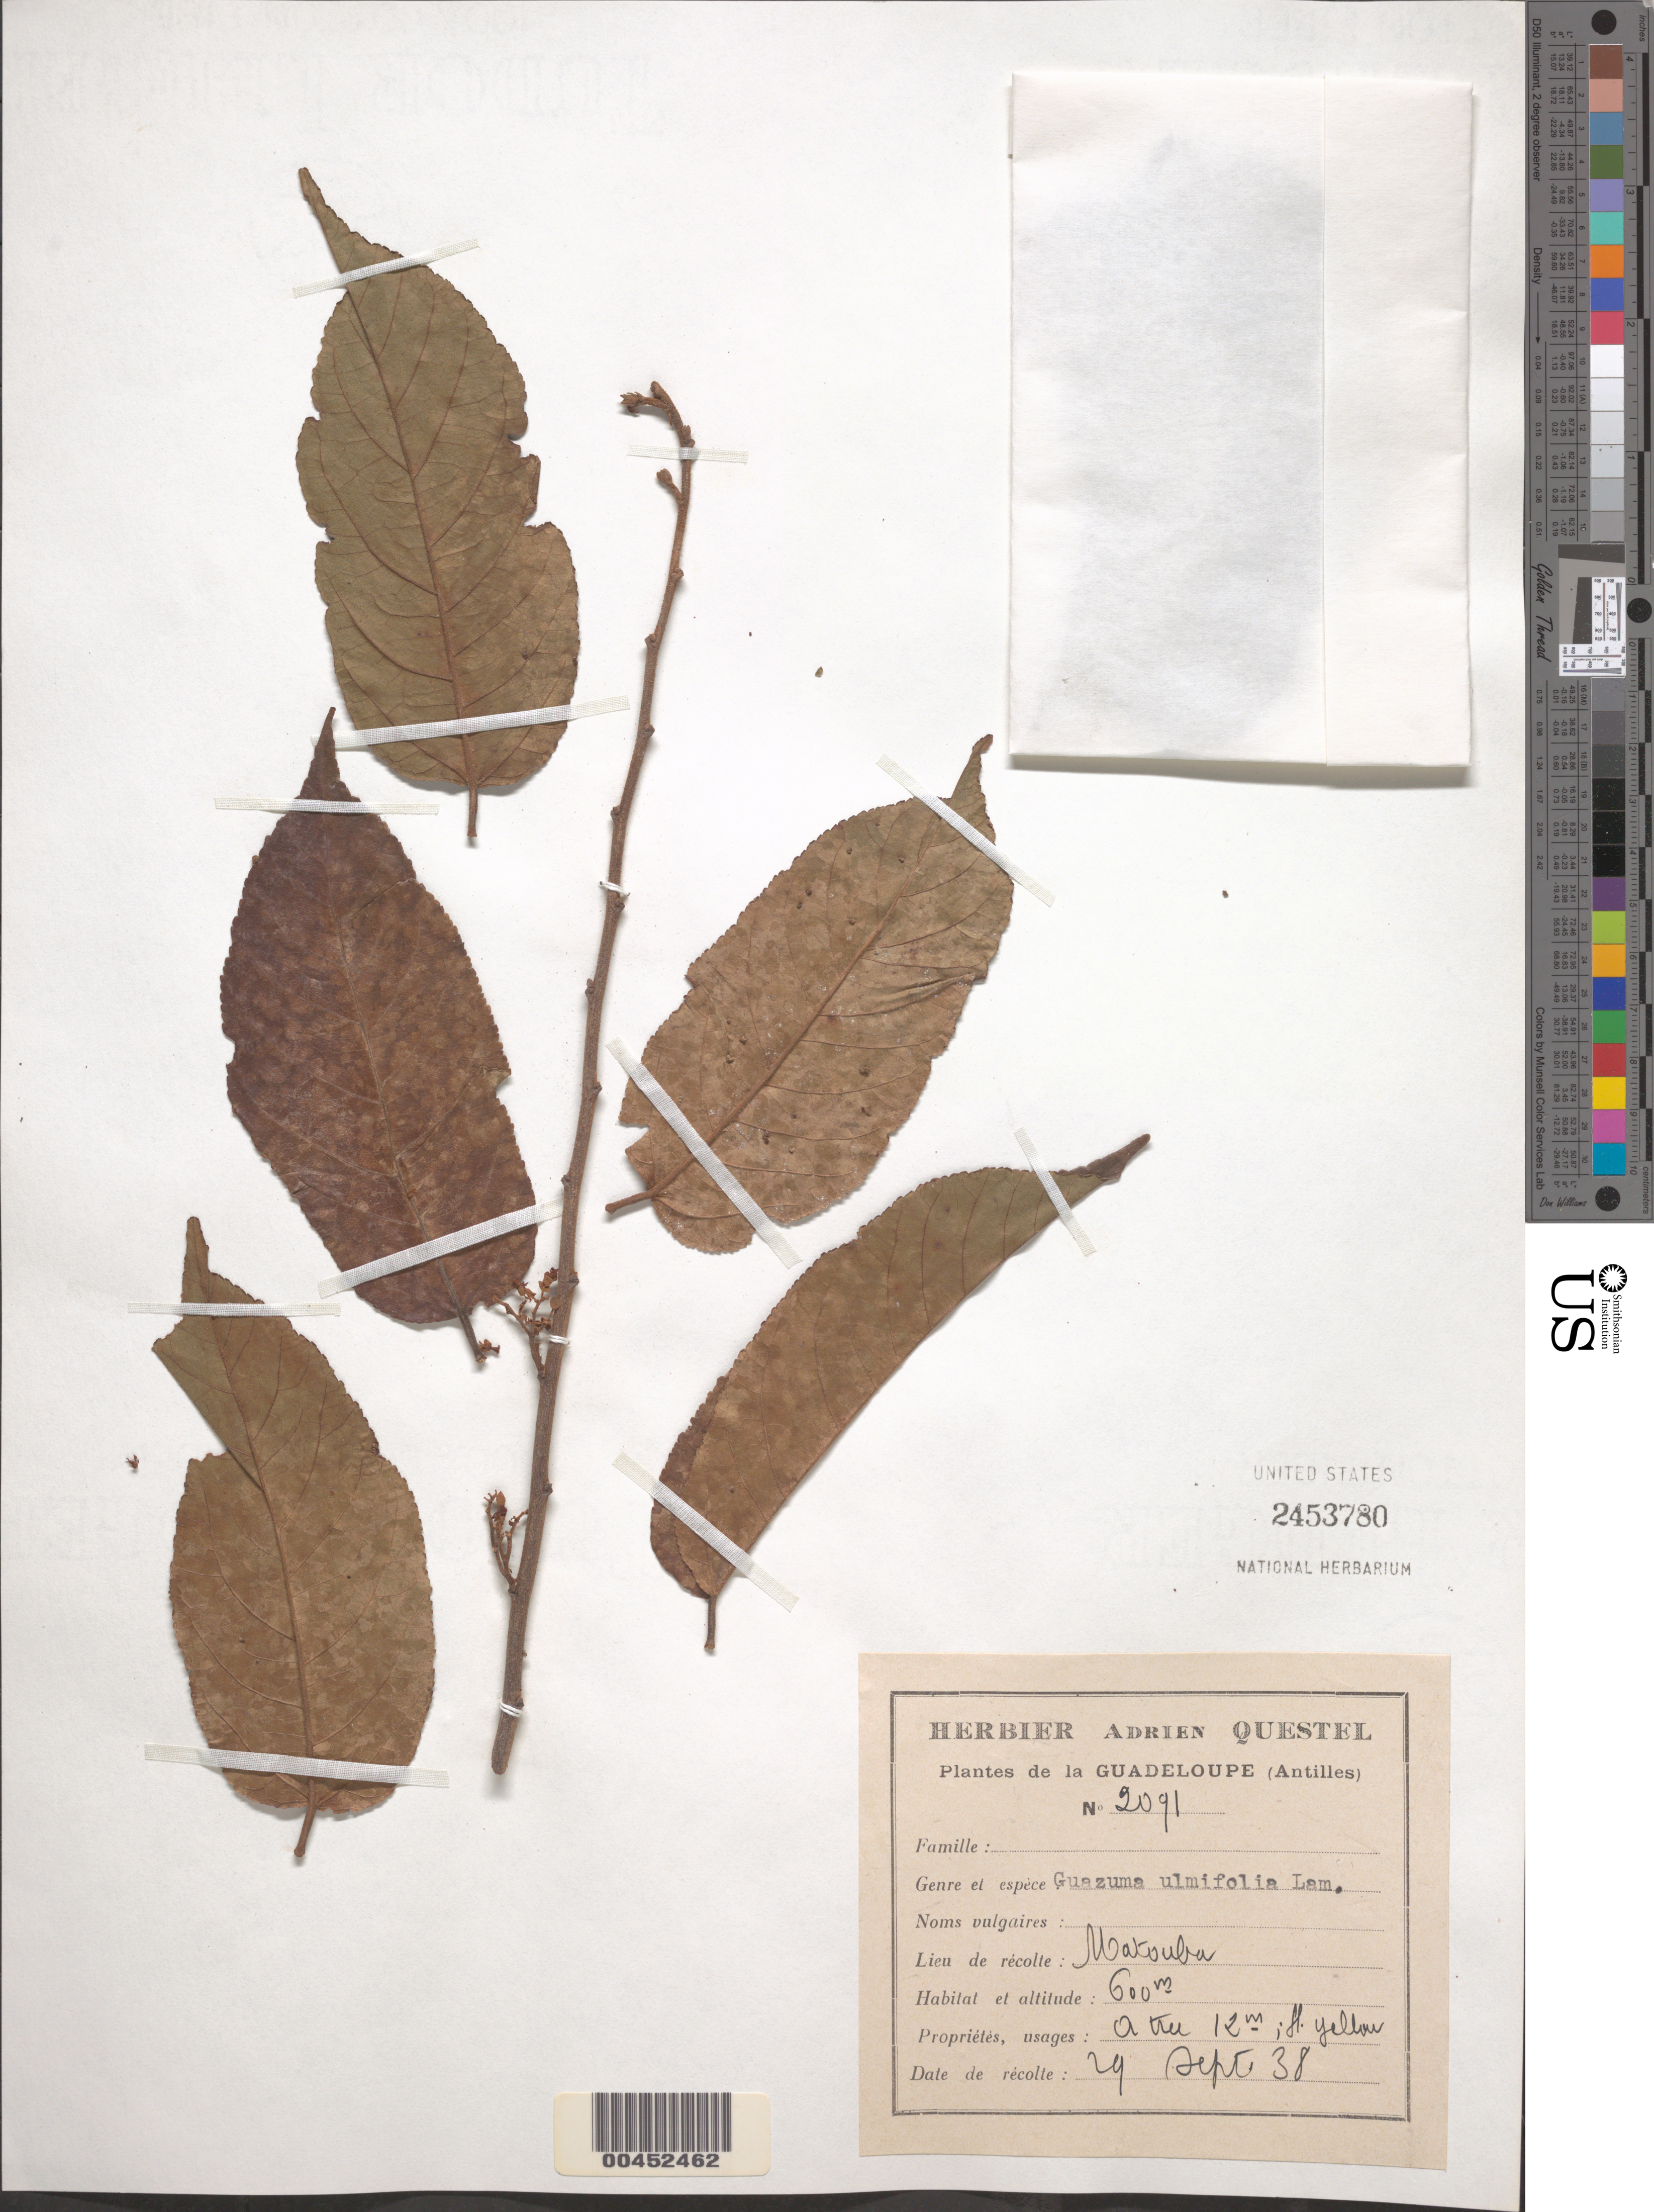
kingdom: Plantae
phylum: Tracheophyta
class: Magnoliopsida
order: Malvales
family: Malvaceae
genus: Guazuma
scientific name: Guazuma ulmifolia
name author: Lam.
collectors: A. Questal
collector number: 2091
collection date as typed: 29 Sep 1938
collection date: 1938-09-29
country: Guadeloupe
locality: Matsuba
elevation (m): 600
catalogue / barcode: US 2453780